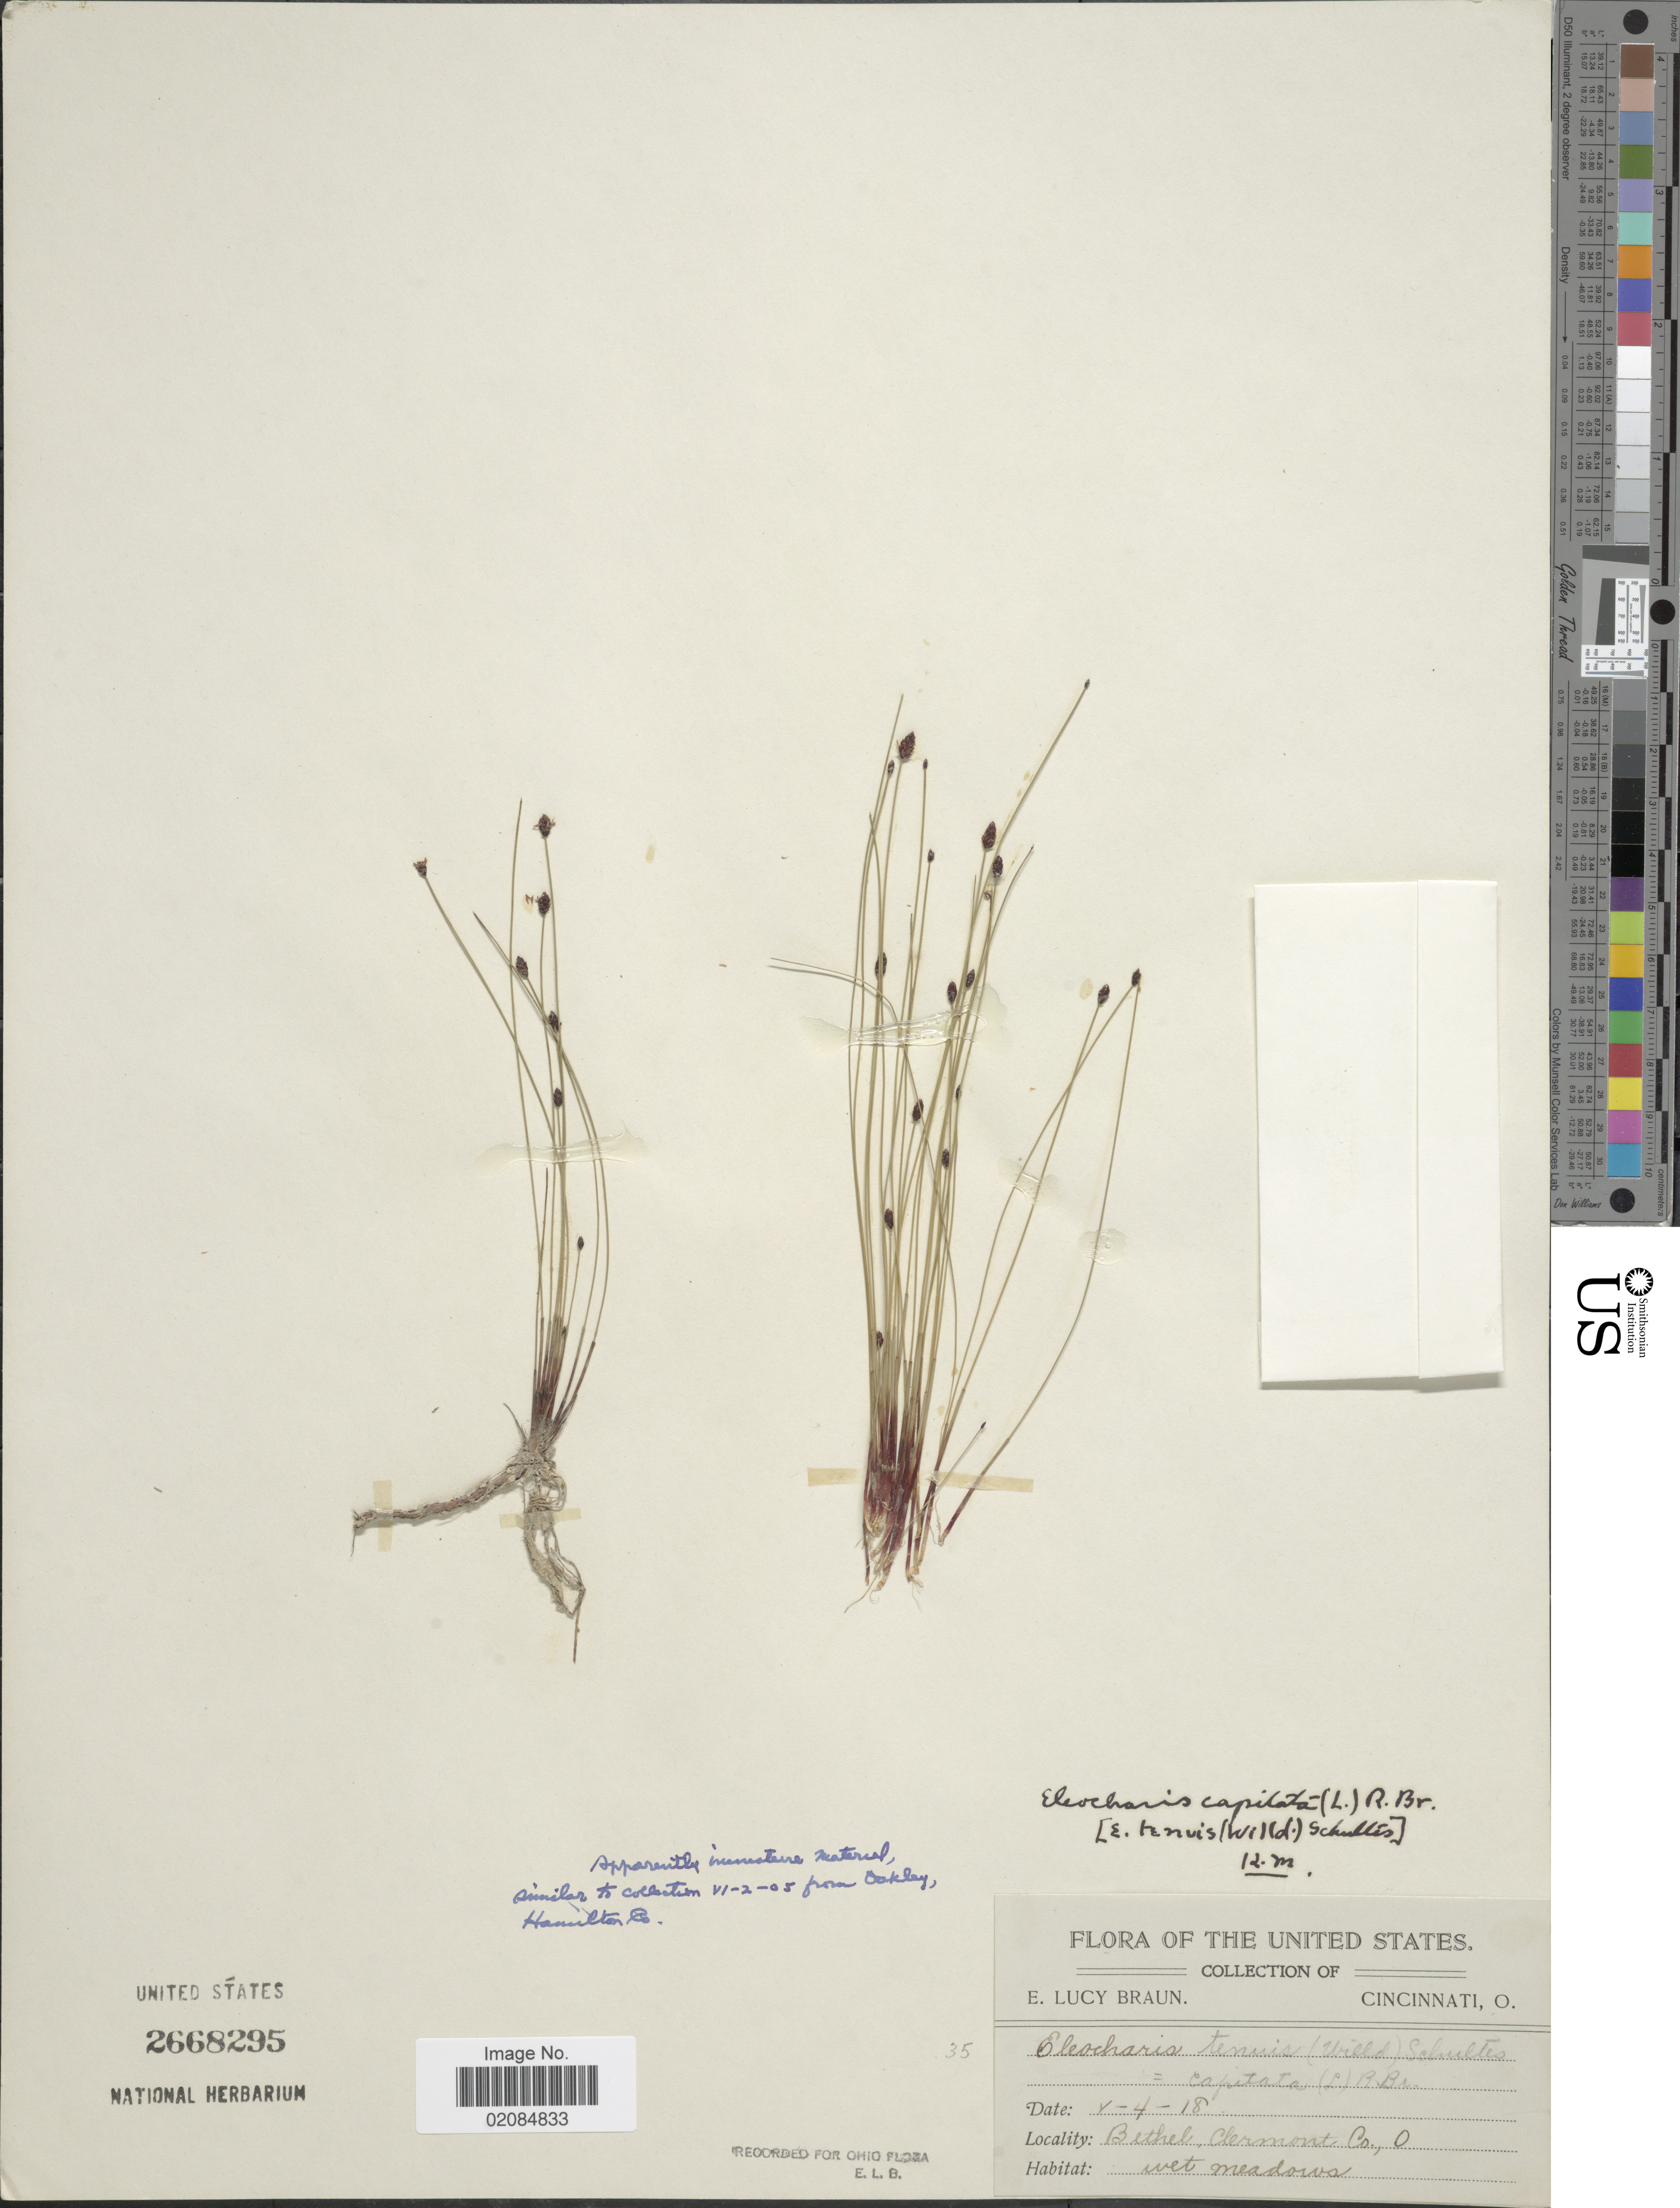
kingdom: Plantae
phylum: Tracheophyta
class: Liliopsida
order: Poales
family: Cyperaceae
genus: Eleocharis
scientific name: Eleocharis tenuis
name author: (Willd.) Schult.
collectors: E. L. Braun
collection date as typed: Transcribed d/m/y: 4/5/18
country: United States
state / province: Ohio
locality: Bethel, Clermont Co. O.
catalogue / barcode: US 2668295